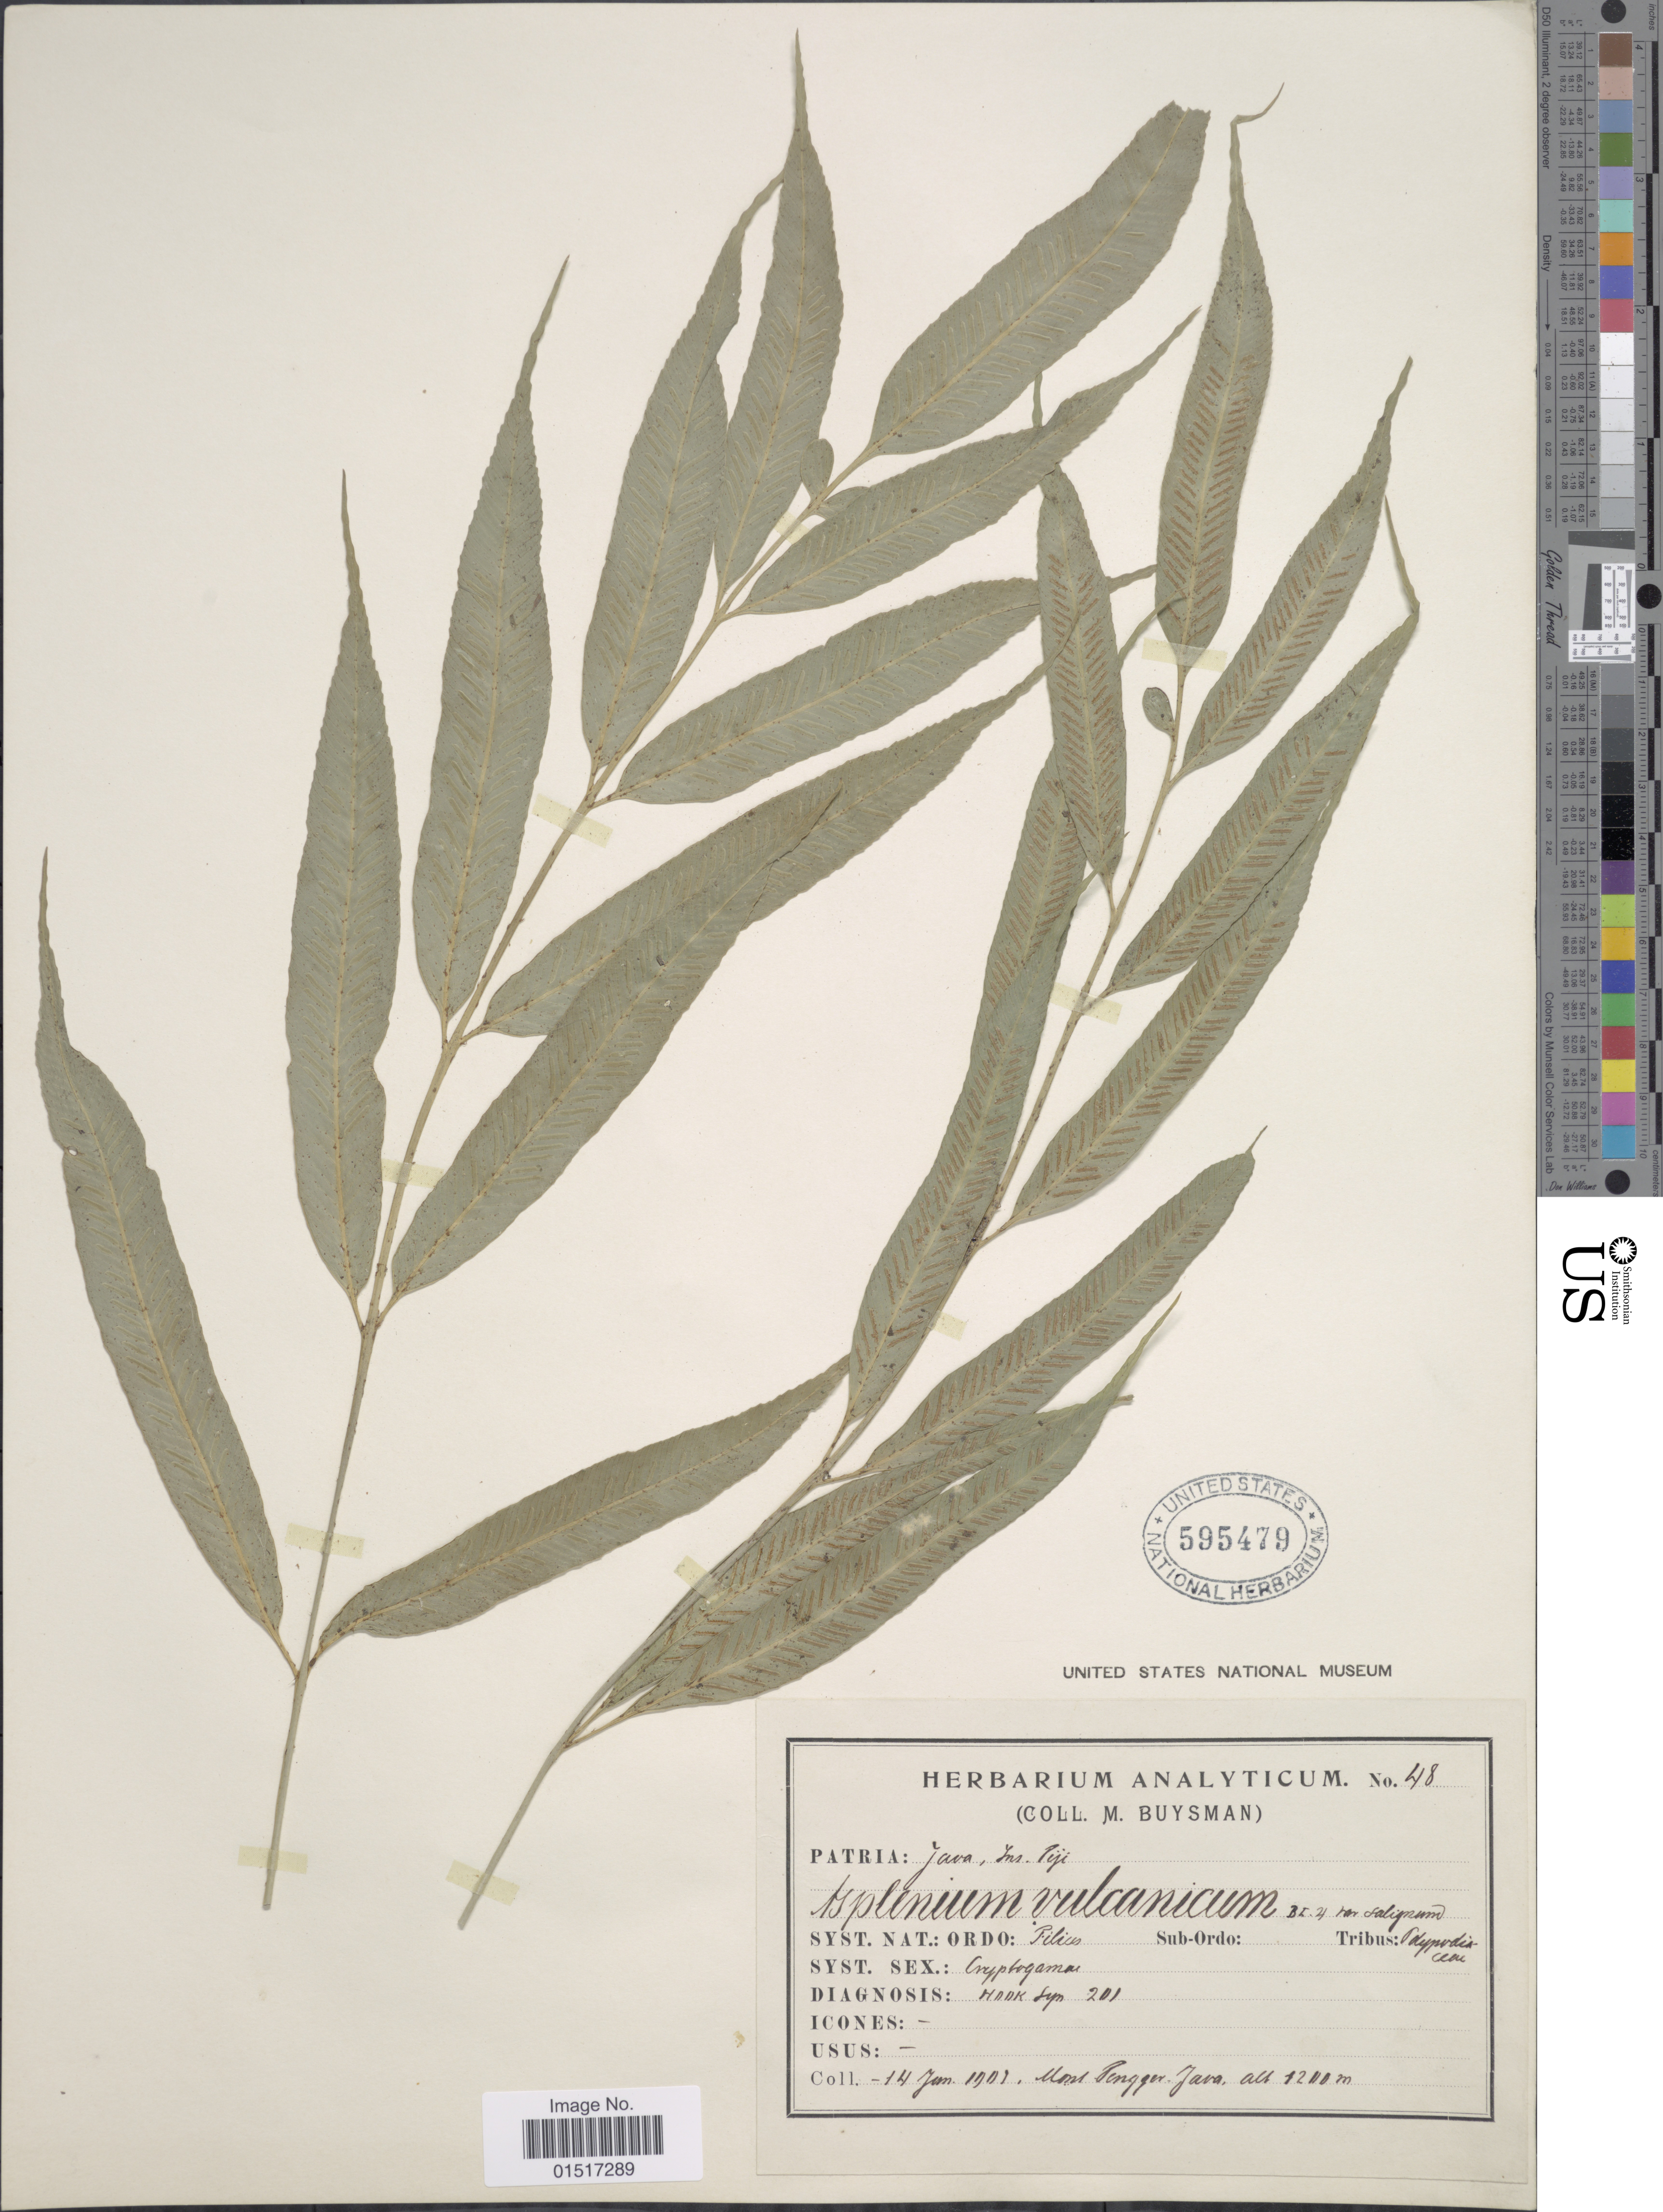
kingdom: Plantae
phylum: Tracheophyta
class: Polypodiopsida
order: Polypodiales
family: Aspleniaceae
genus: Asplenium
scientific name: Asplenium vulcanicum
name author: Blume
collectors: M. Buysman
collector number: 48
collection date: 1907-06-14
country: Indonesia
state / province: Java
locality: Patria: Java, Ins. Piji. Mont Pengger [interpreted]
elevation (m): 1200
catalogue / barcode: US 595479